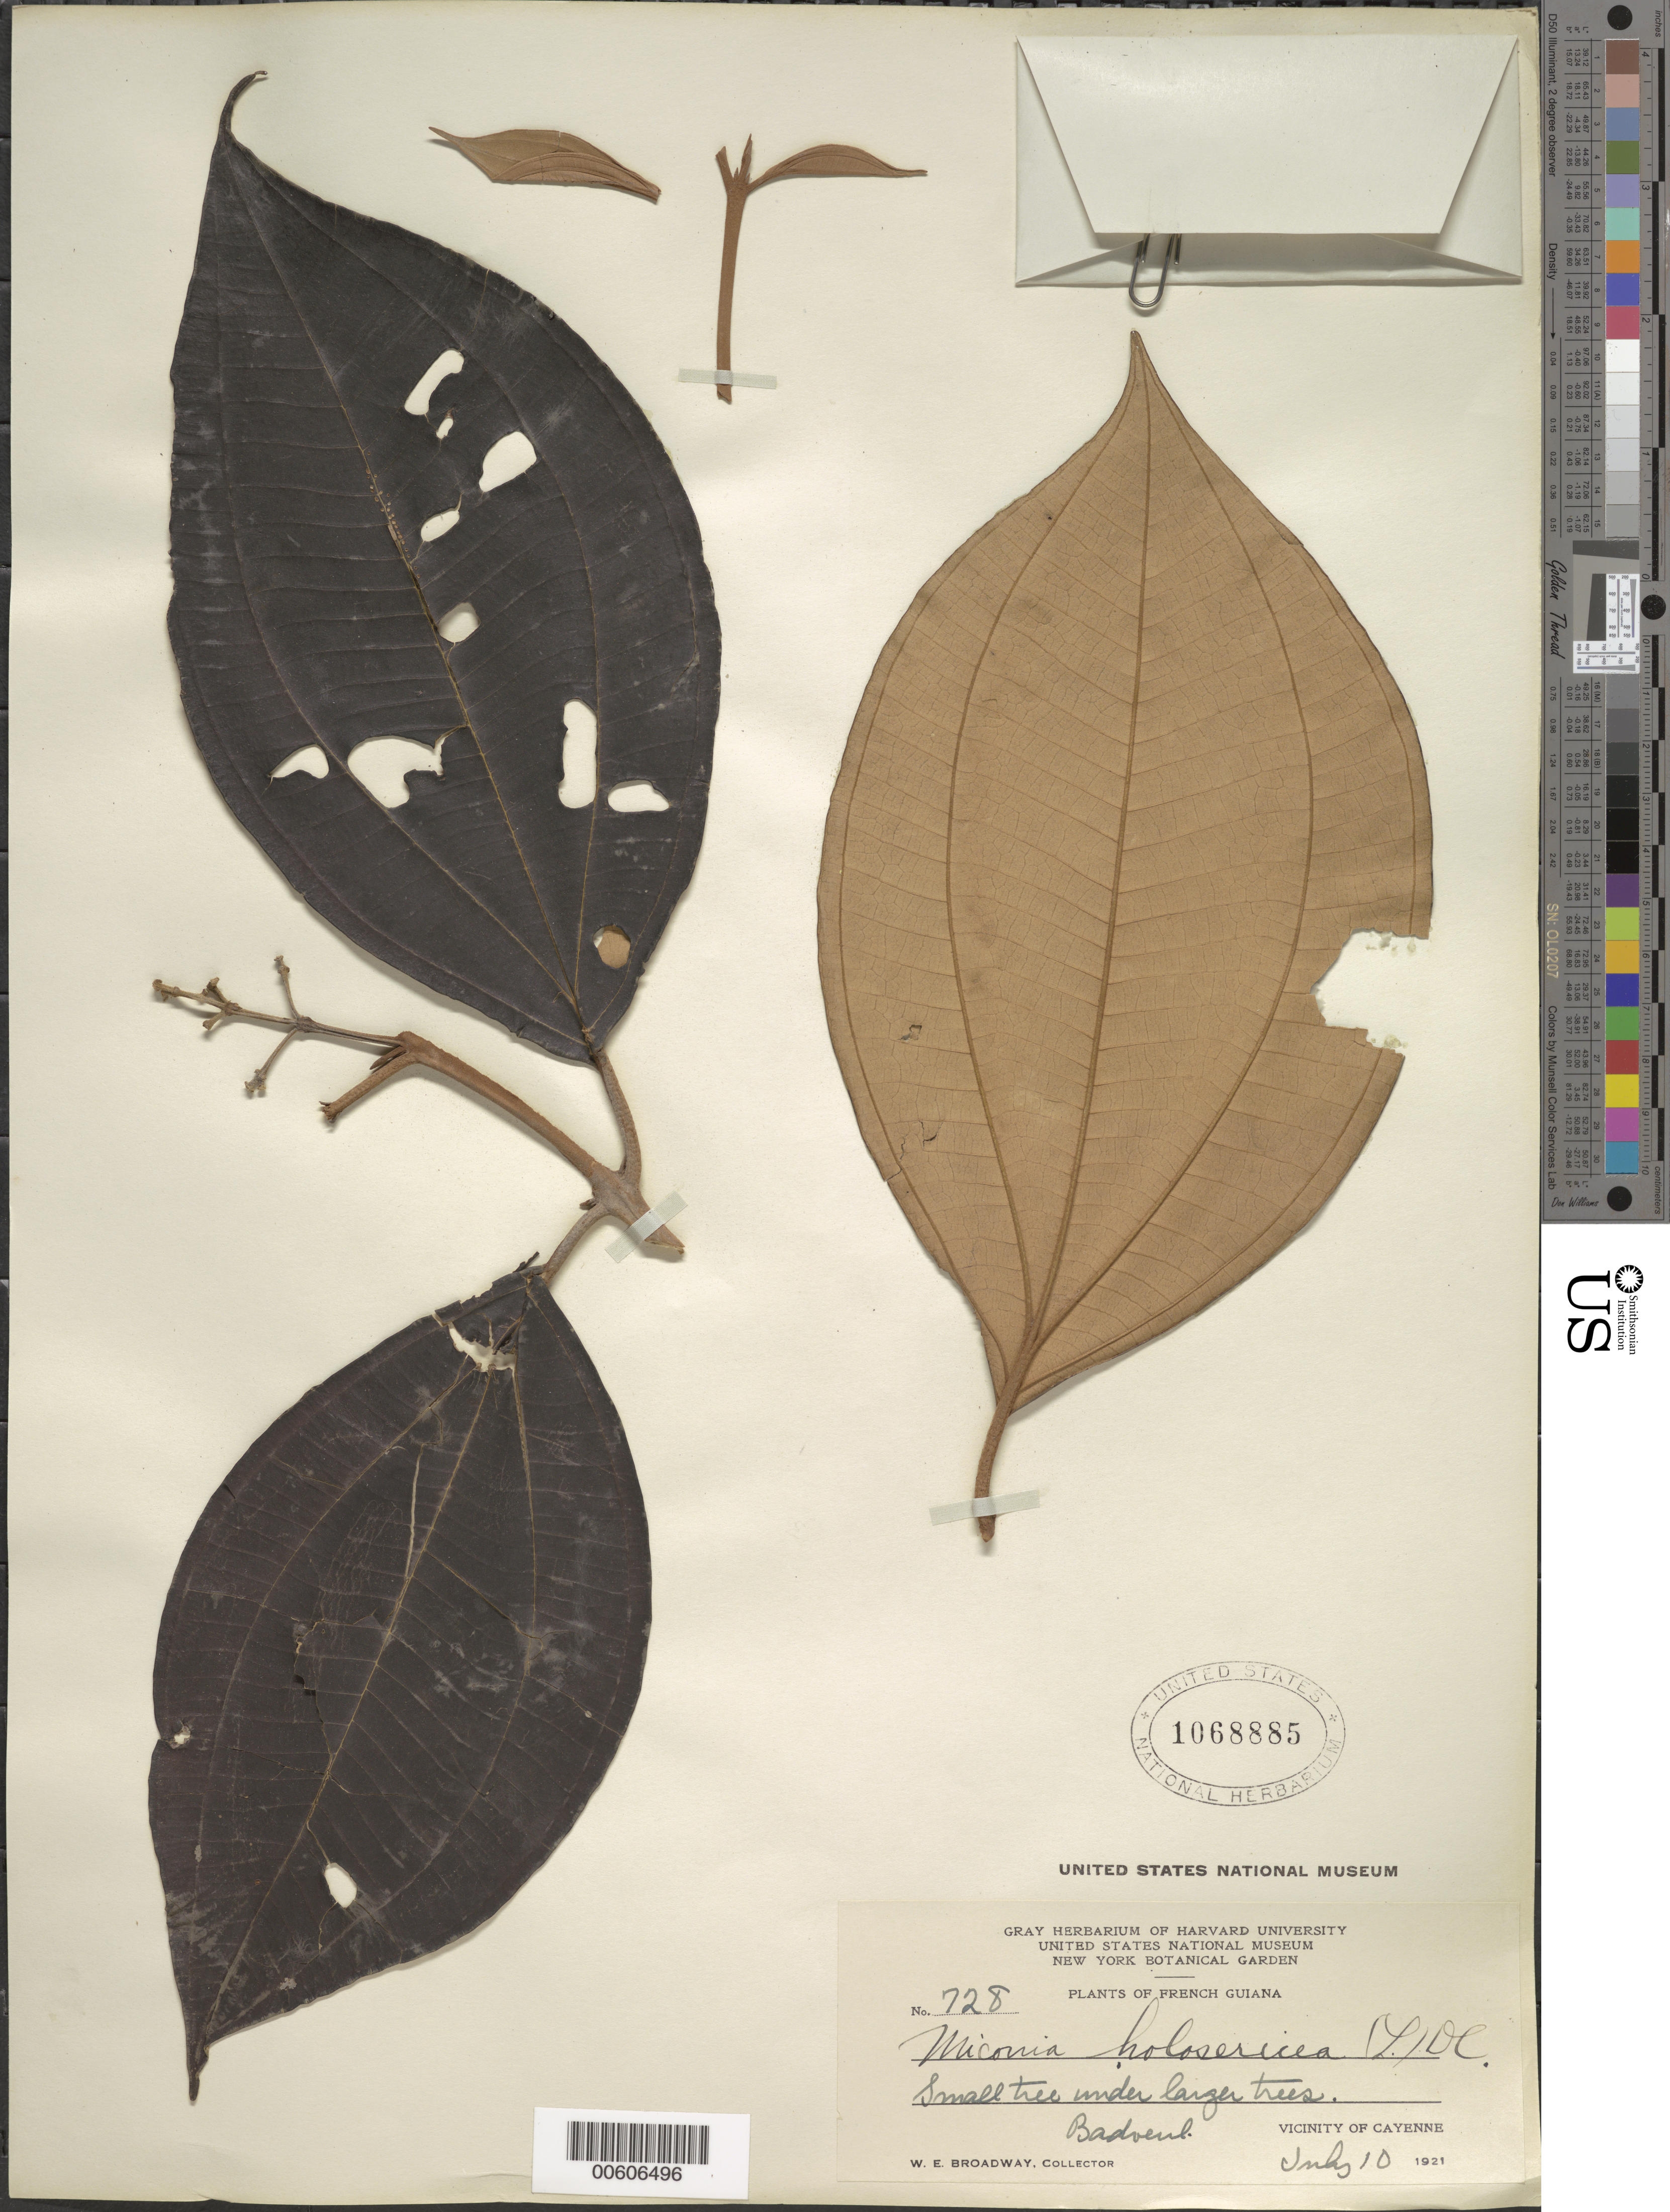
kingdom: Plantae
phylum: Tracheophyta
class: Magnoliopsida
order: Myrtales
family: Melastomataceae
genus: Miconia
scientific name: Miconia holosericea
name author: (L.) DC.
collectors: W. E. Broadway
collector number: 728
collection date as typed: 10-Jul-21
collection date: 1921-07-10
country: French Guiana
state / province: Cayenne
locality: Cayenne, vic., Badoeul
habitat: Under larger trees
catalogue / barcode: US 1068885